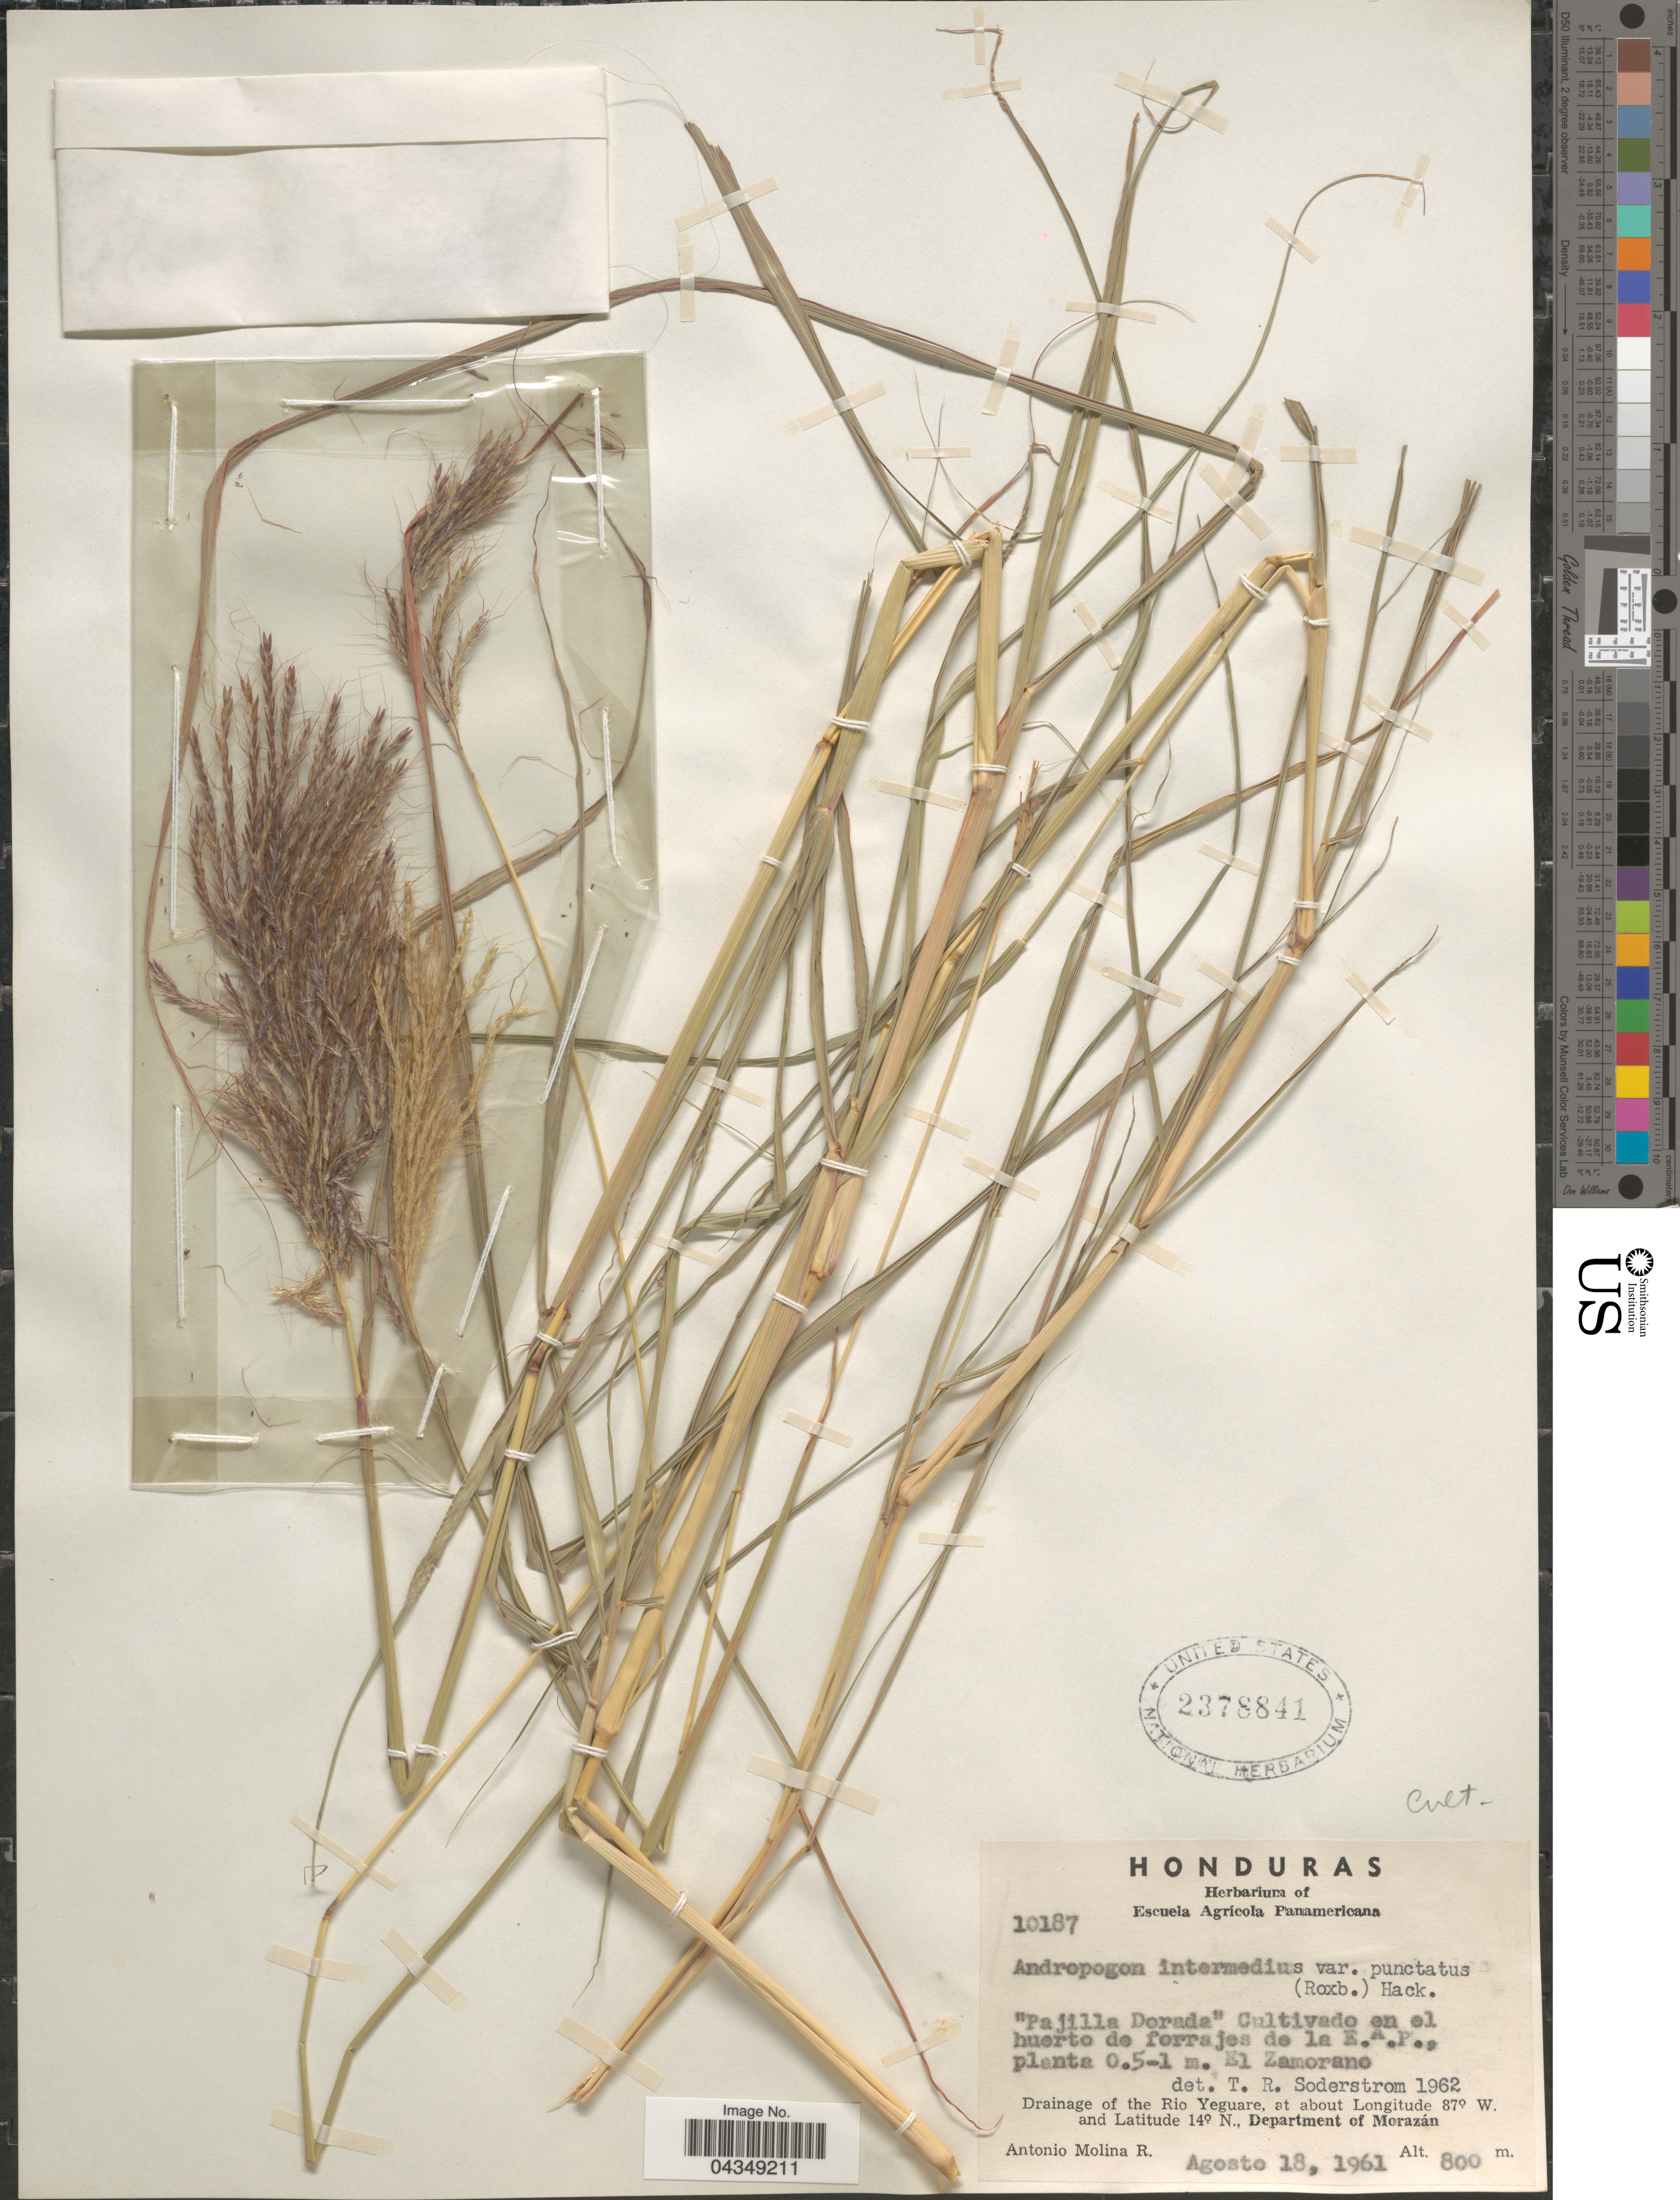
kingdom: Plantae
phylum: Tracheophyta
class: Liliopsida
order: Poales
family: Poaceae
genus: Bothriochloa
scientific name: Bothriochloa bladhii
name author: (Retz.) S.T. Blake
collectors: A. Molina R.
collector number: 10187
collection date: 1961-08-18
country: Honduras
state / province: Fco. Morazán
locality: Pajilla Dorada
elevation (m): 800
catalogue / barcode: US 2378841